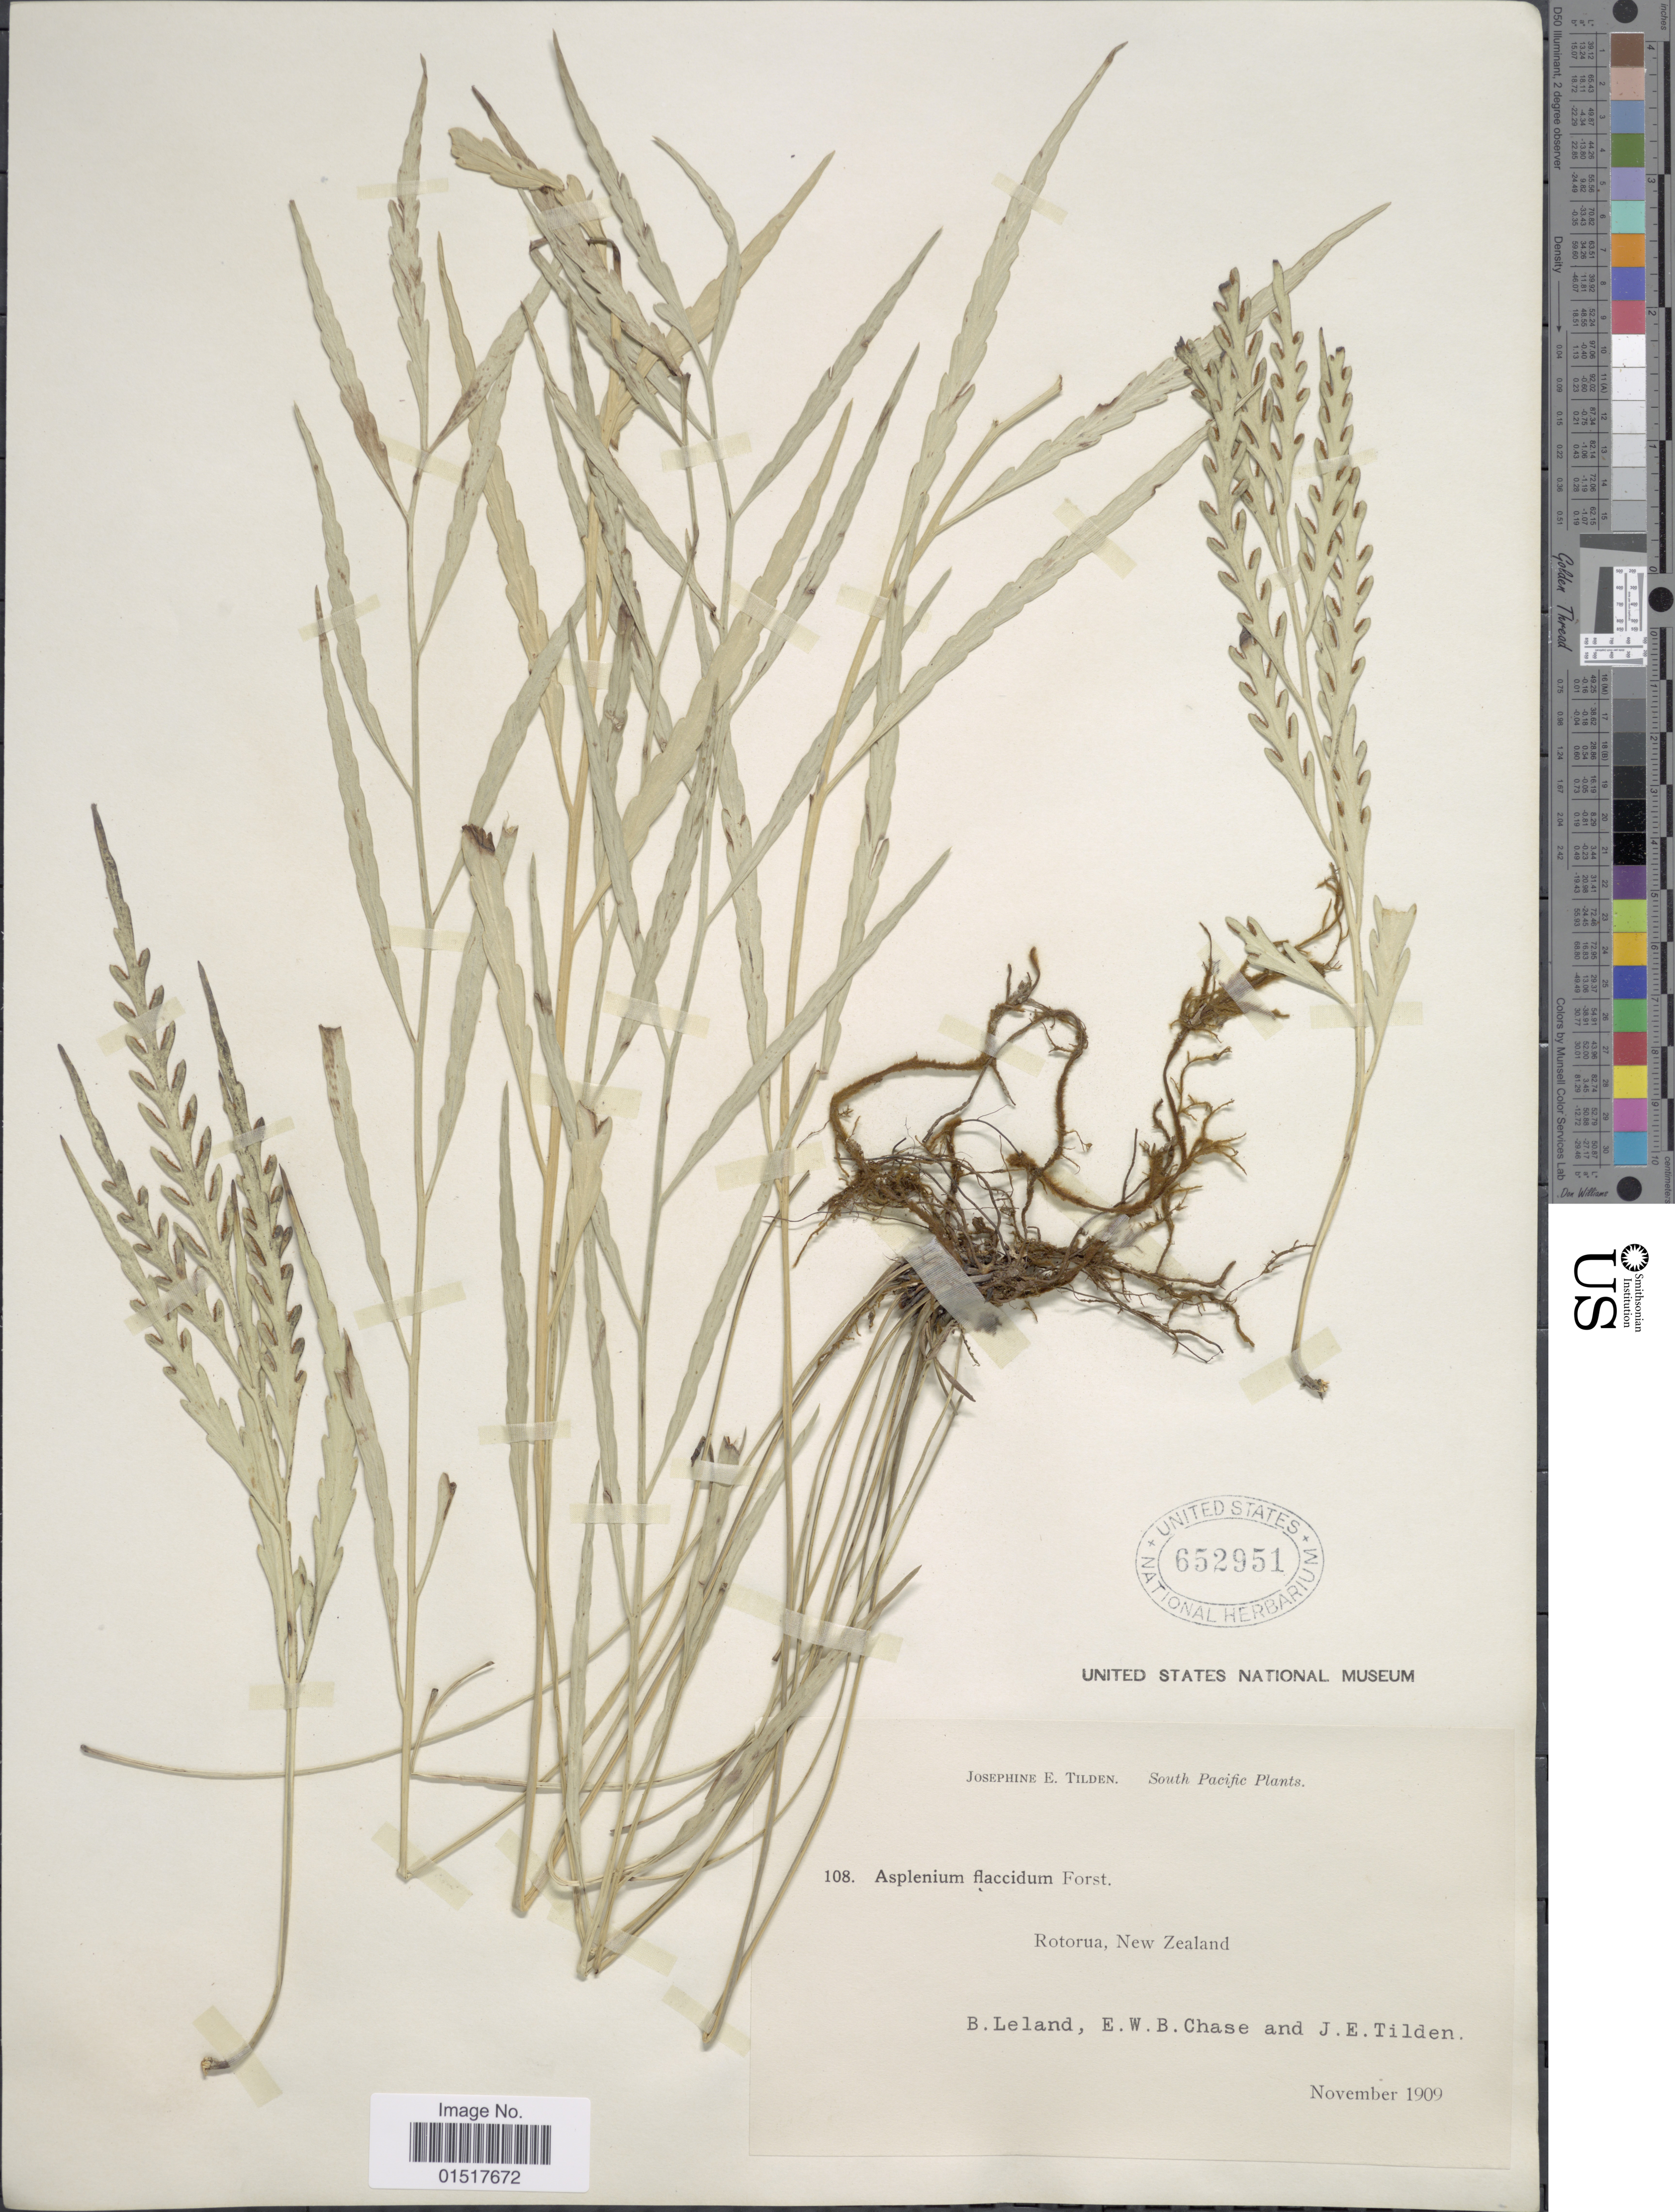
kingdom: Plantae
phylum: Tracheophyta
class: Polypodiopsida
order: Polypodiales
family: Aspleniaceae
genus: Asplenium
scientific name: Asplenium flaccidum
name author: Bonap.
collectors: B. Leland, E. W. Chase & J. E. Tilden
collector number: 108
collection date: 1909-11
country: New Zealand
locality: South Pacific. Rotorua.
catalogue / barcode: US 652951